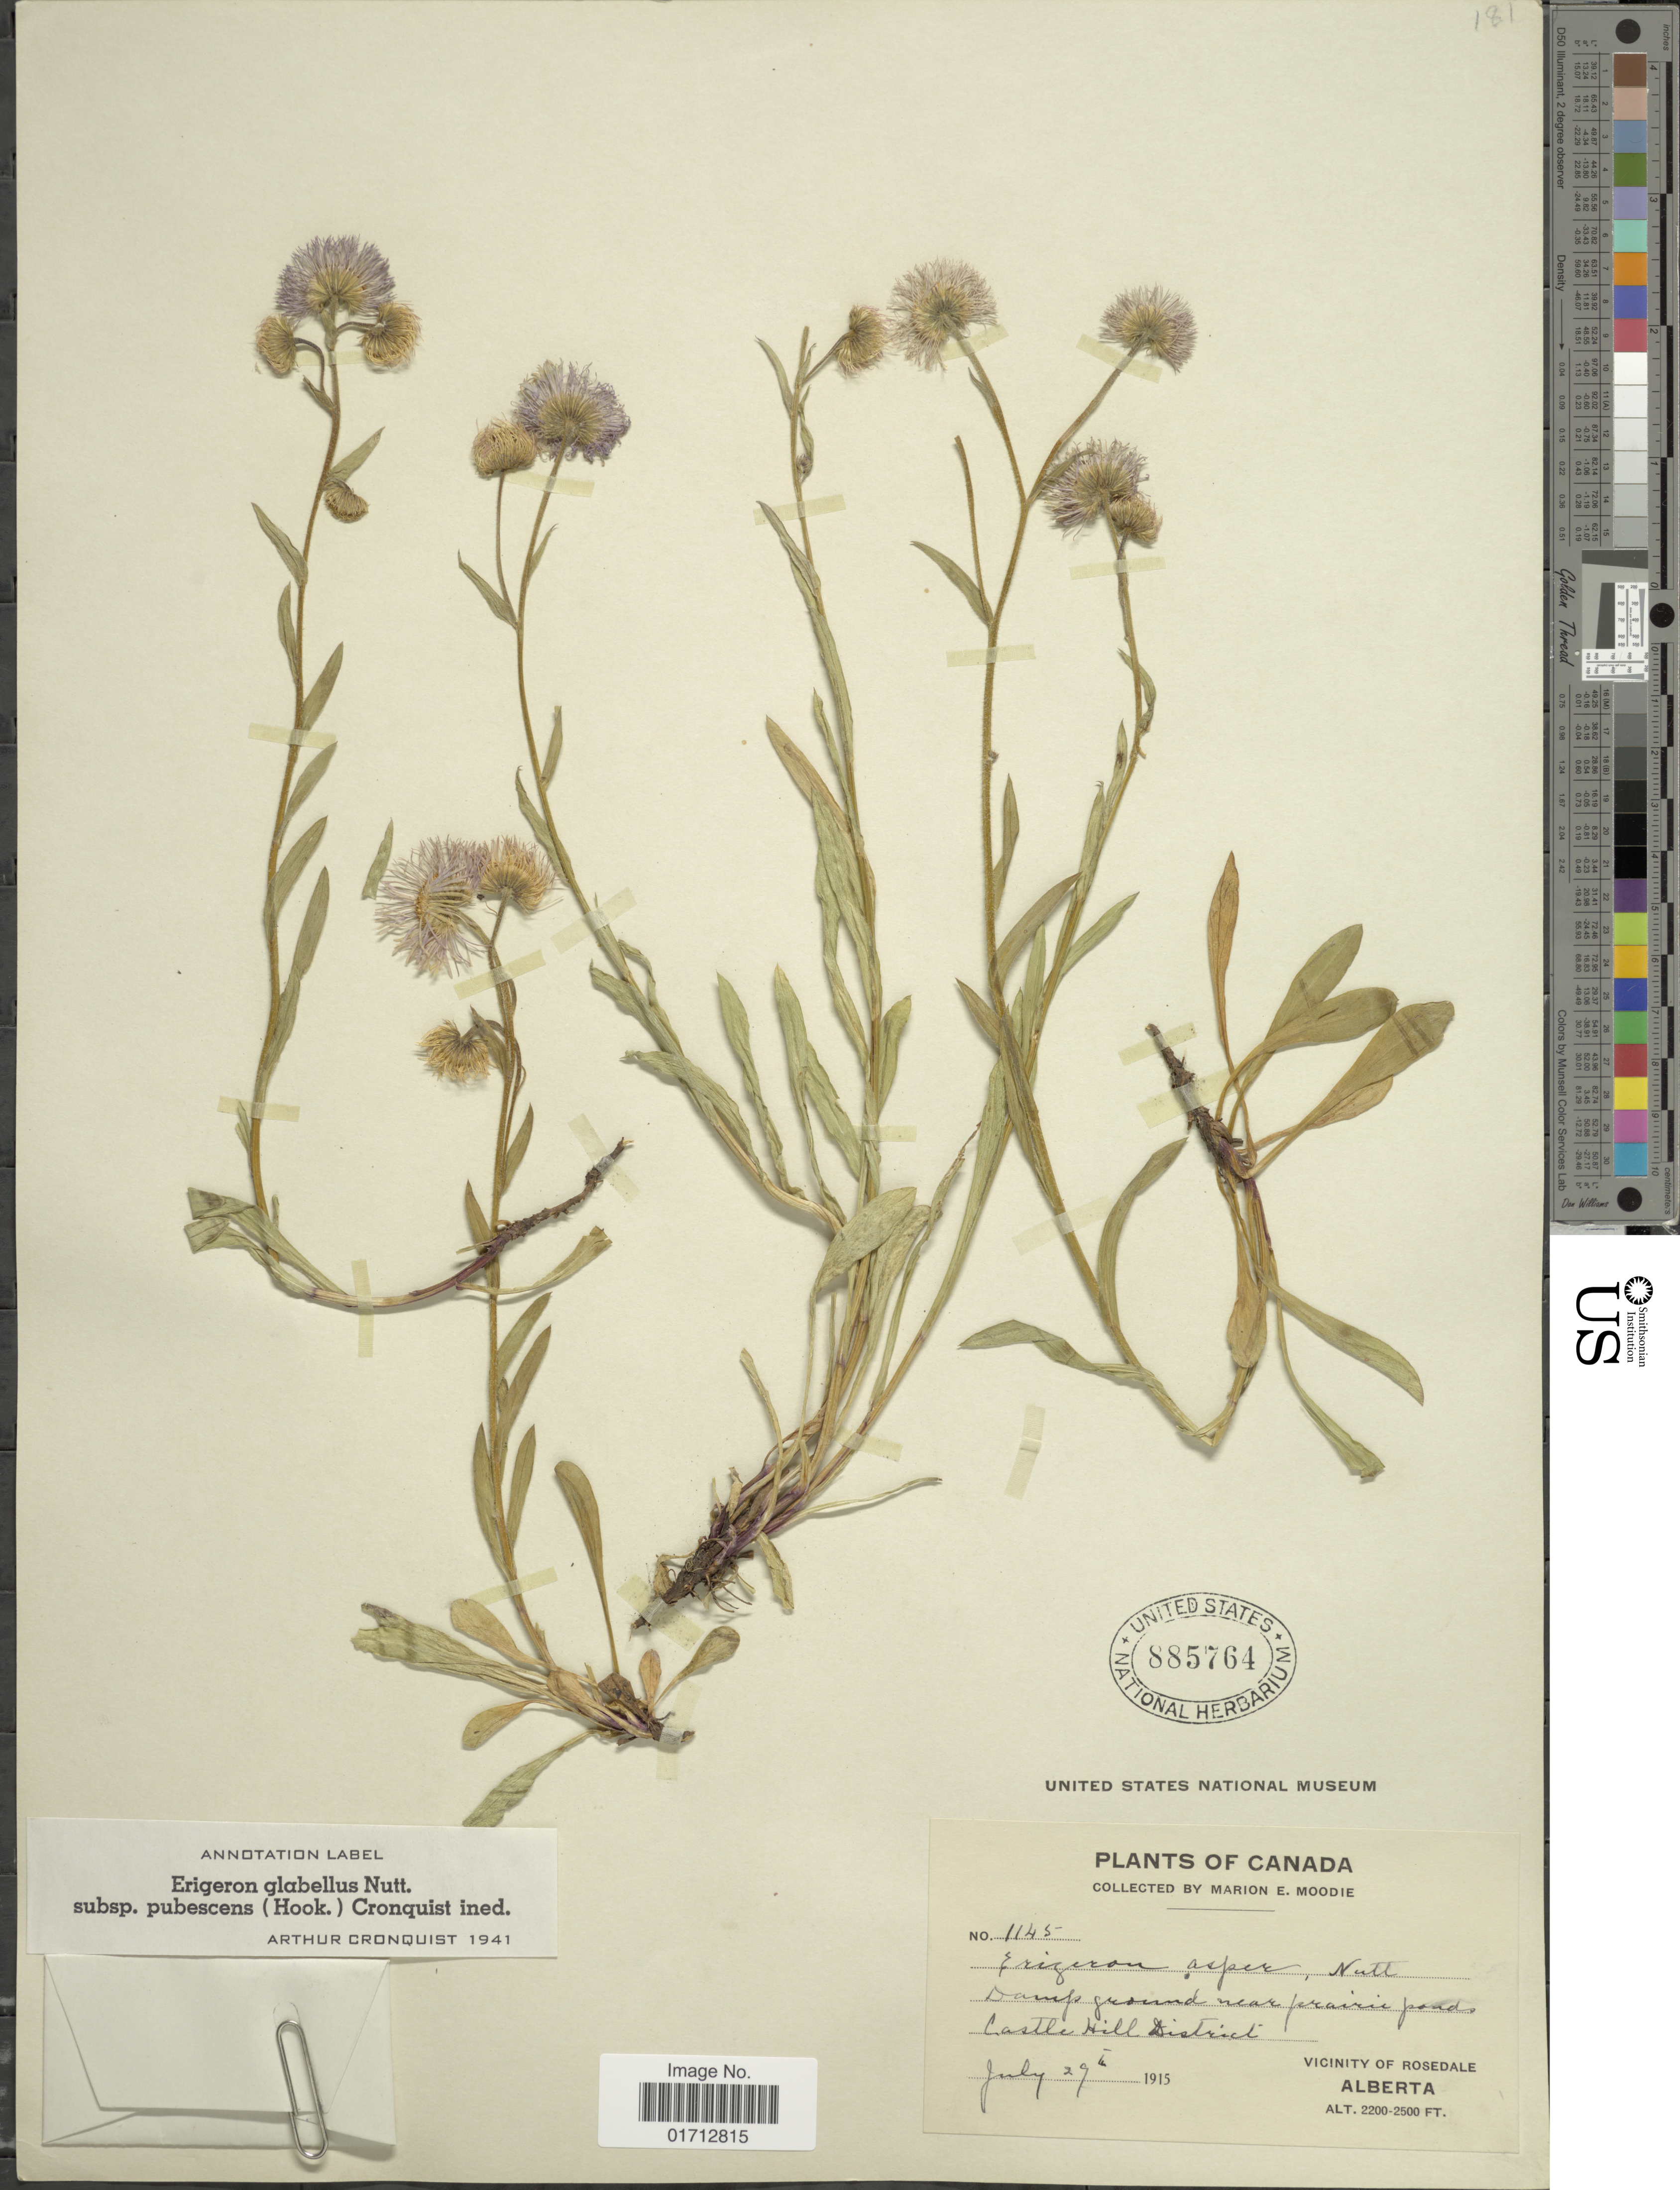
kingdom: Plantae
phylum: Tracheophyta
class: Magnoliopsida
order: Asterales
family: Asteraceae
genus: Erigeron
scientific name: Erigeron glabellus subsp. pubescens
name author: (Hook.) Cronq.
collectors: M. E. Moodie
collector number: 1145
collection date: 1915-07-29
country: Canada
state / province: Alberta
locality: Vicinity of Rosedale, Castle Hill District.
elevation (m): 671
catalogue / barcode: US 885764